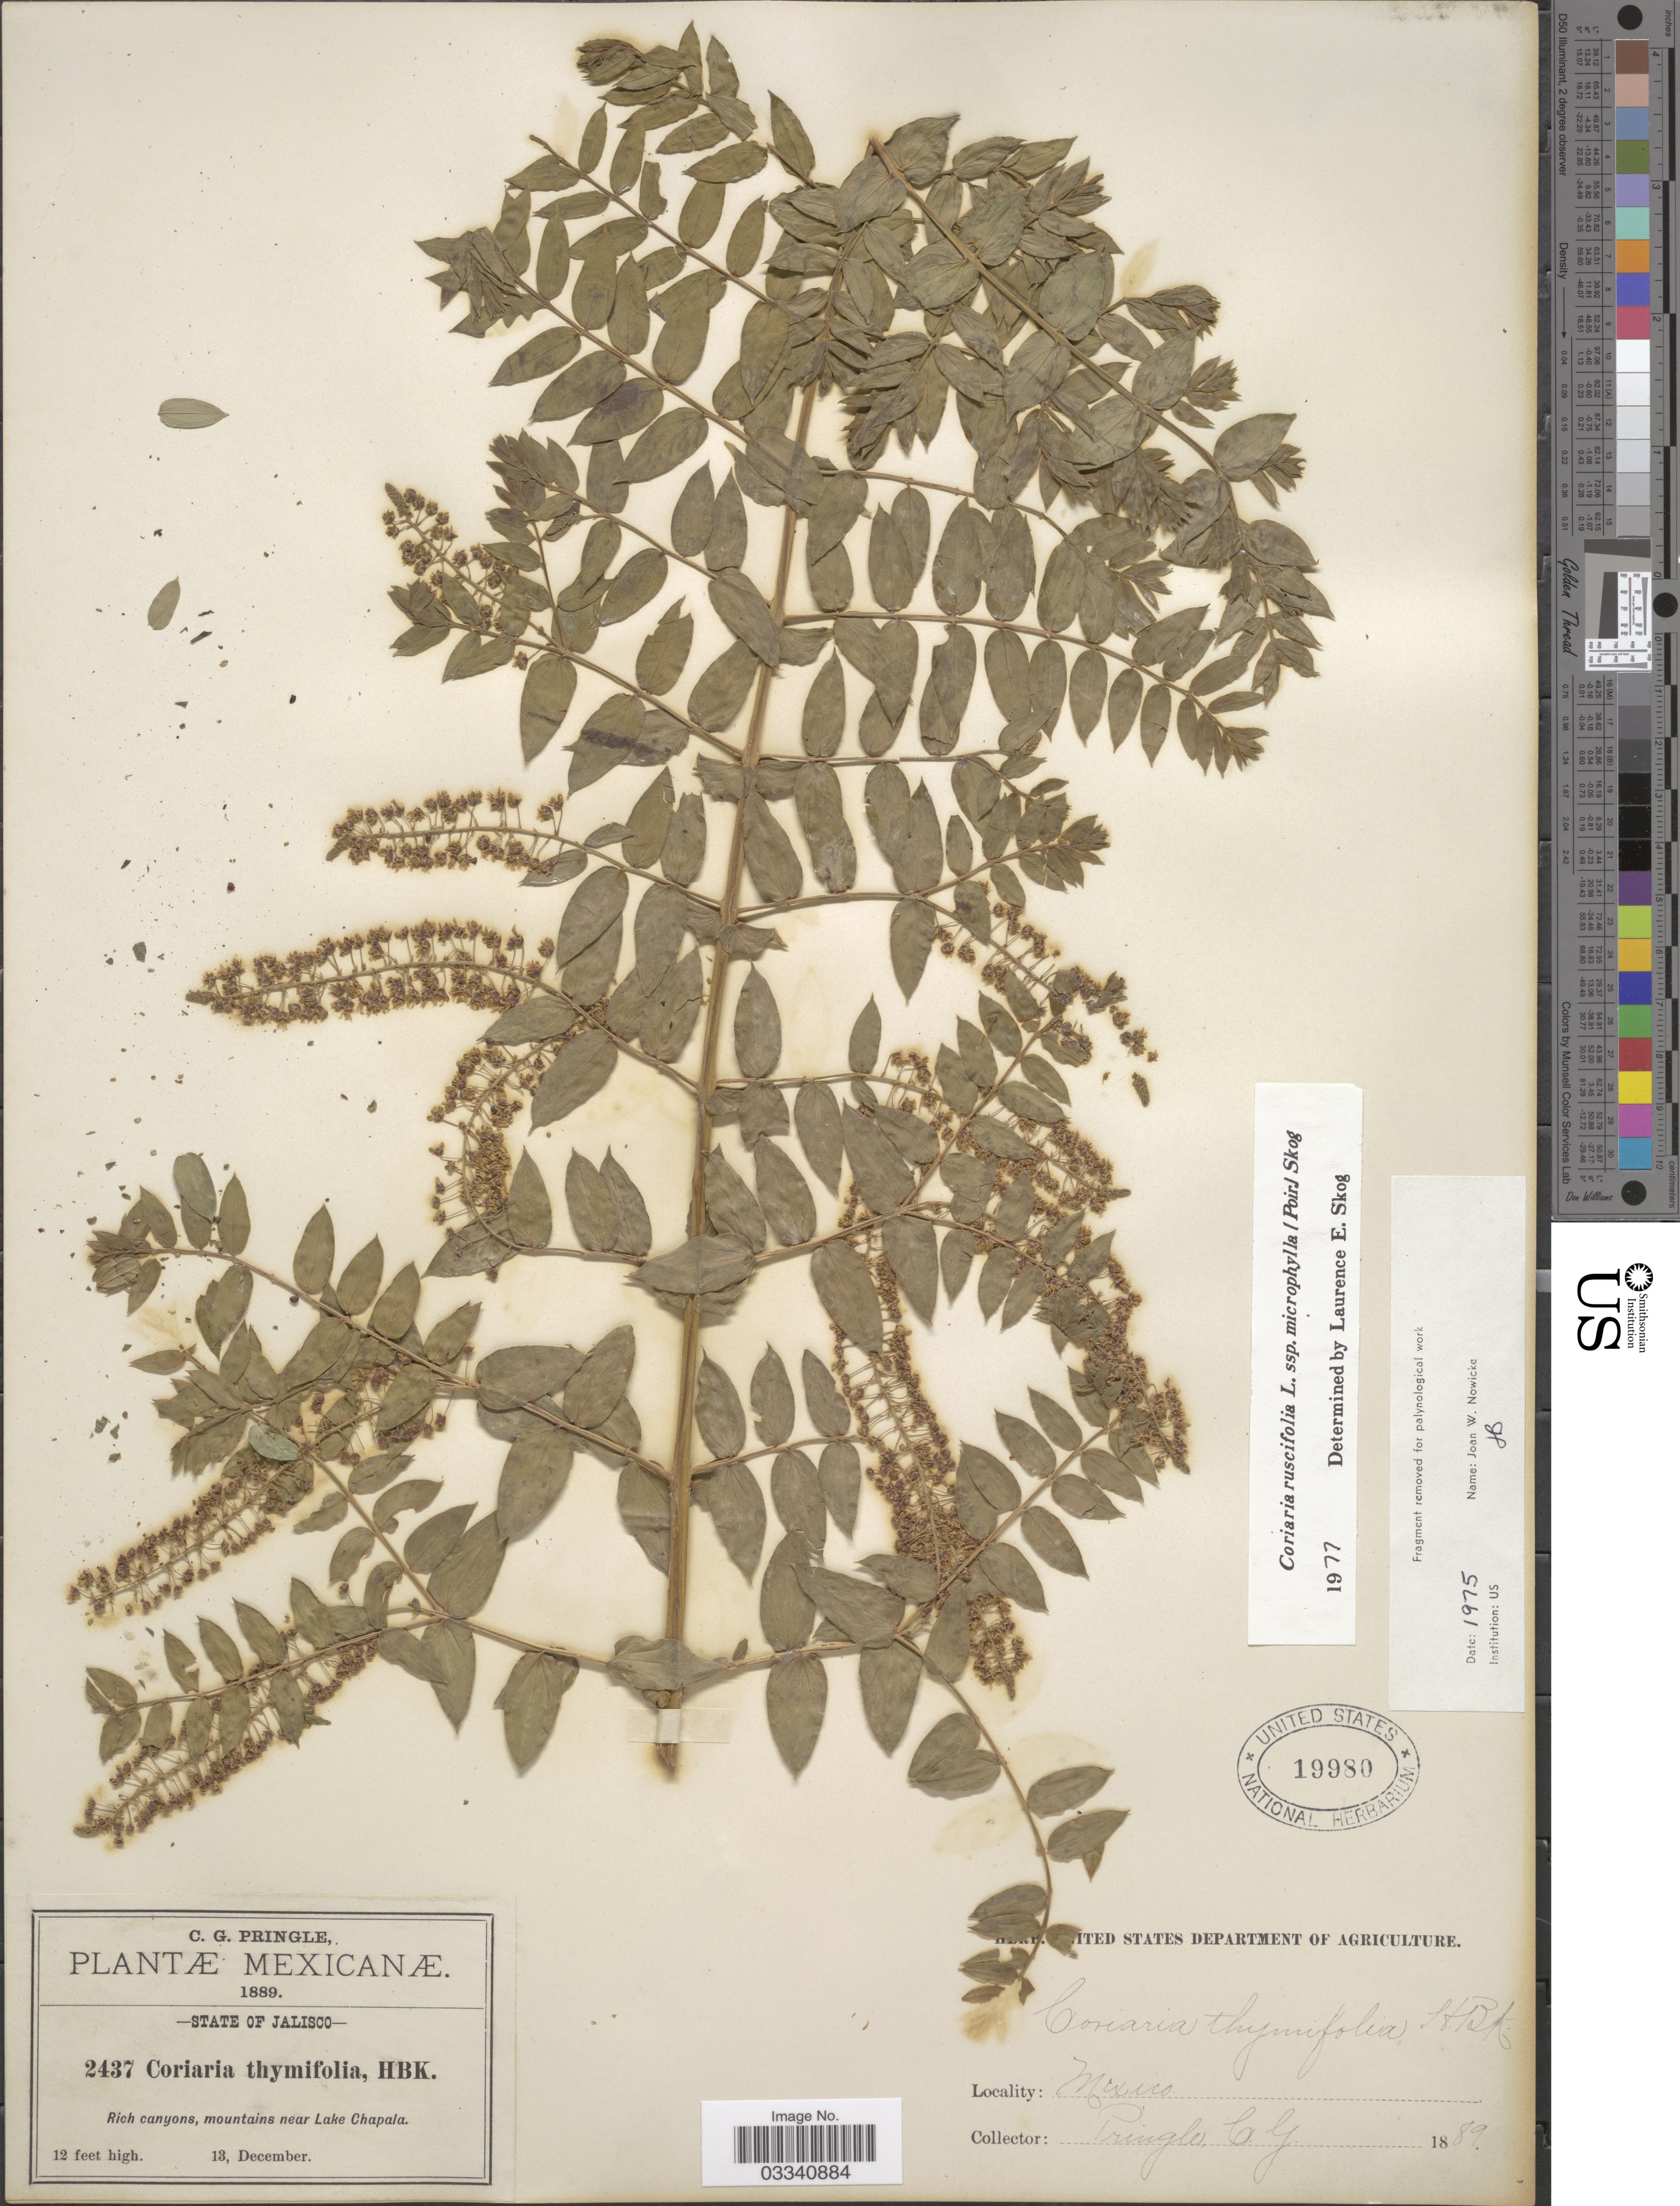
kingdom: Plantae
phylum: Tracheophyta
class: Magnoliopsida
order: Cucurbitales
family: Coriariaceae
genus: Coriaria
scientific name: Coriaria ruscifolia subsp. microphylla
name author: (Poir.) L.E. Skog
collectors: C. G. Pringle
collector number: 2437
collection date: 1889-12-13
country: Mexico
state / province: Jalisco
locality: Rich canyons, mountains near Lake Chapala.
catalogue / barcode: US 19980